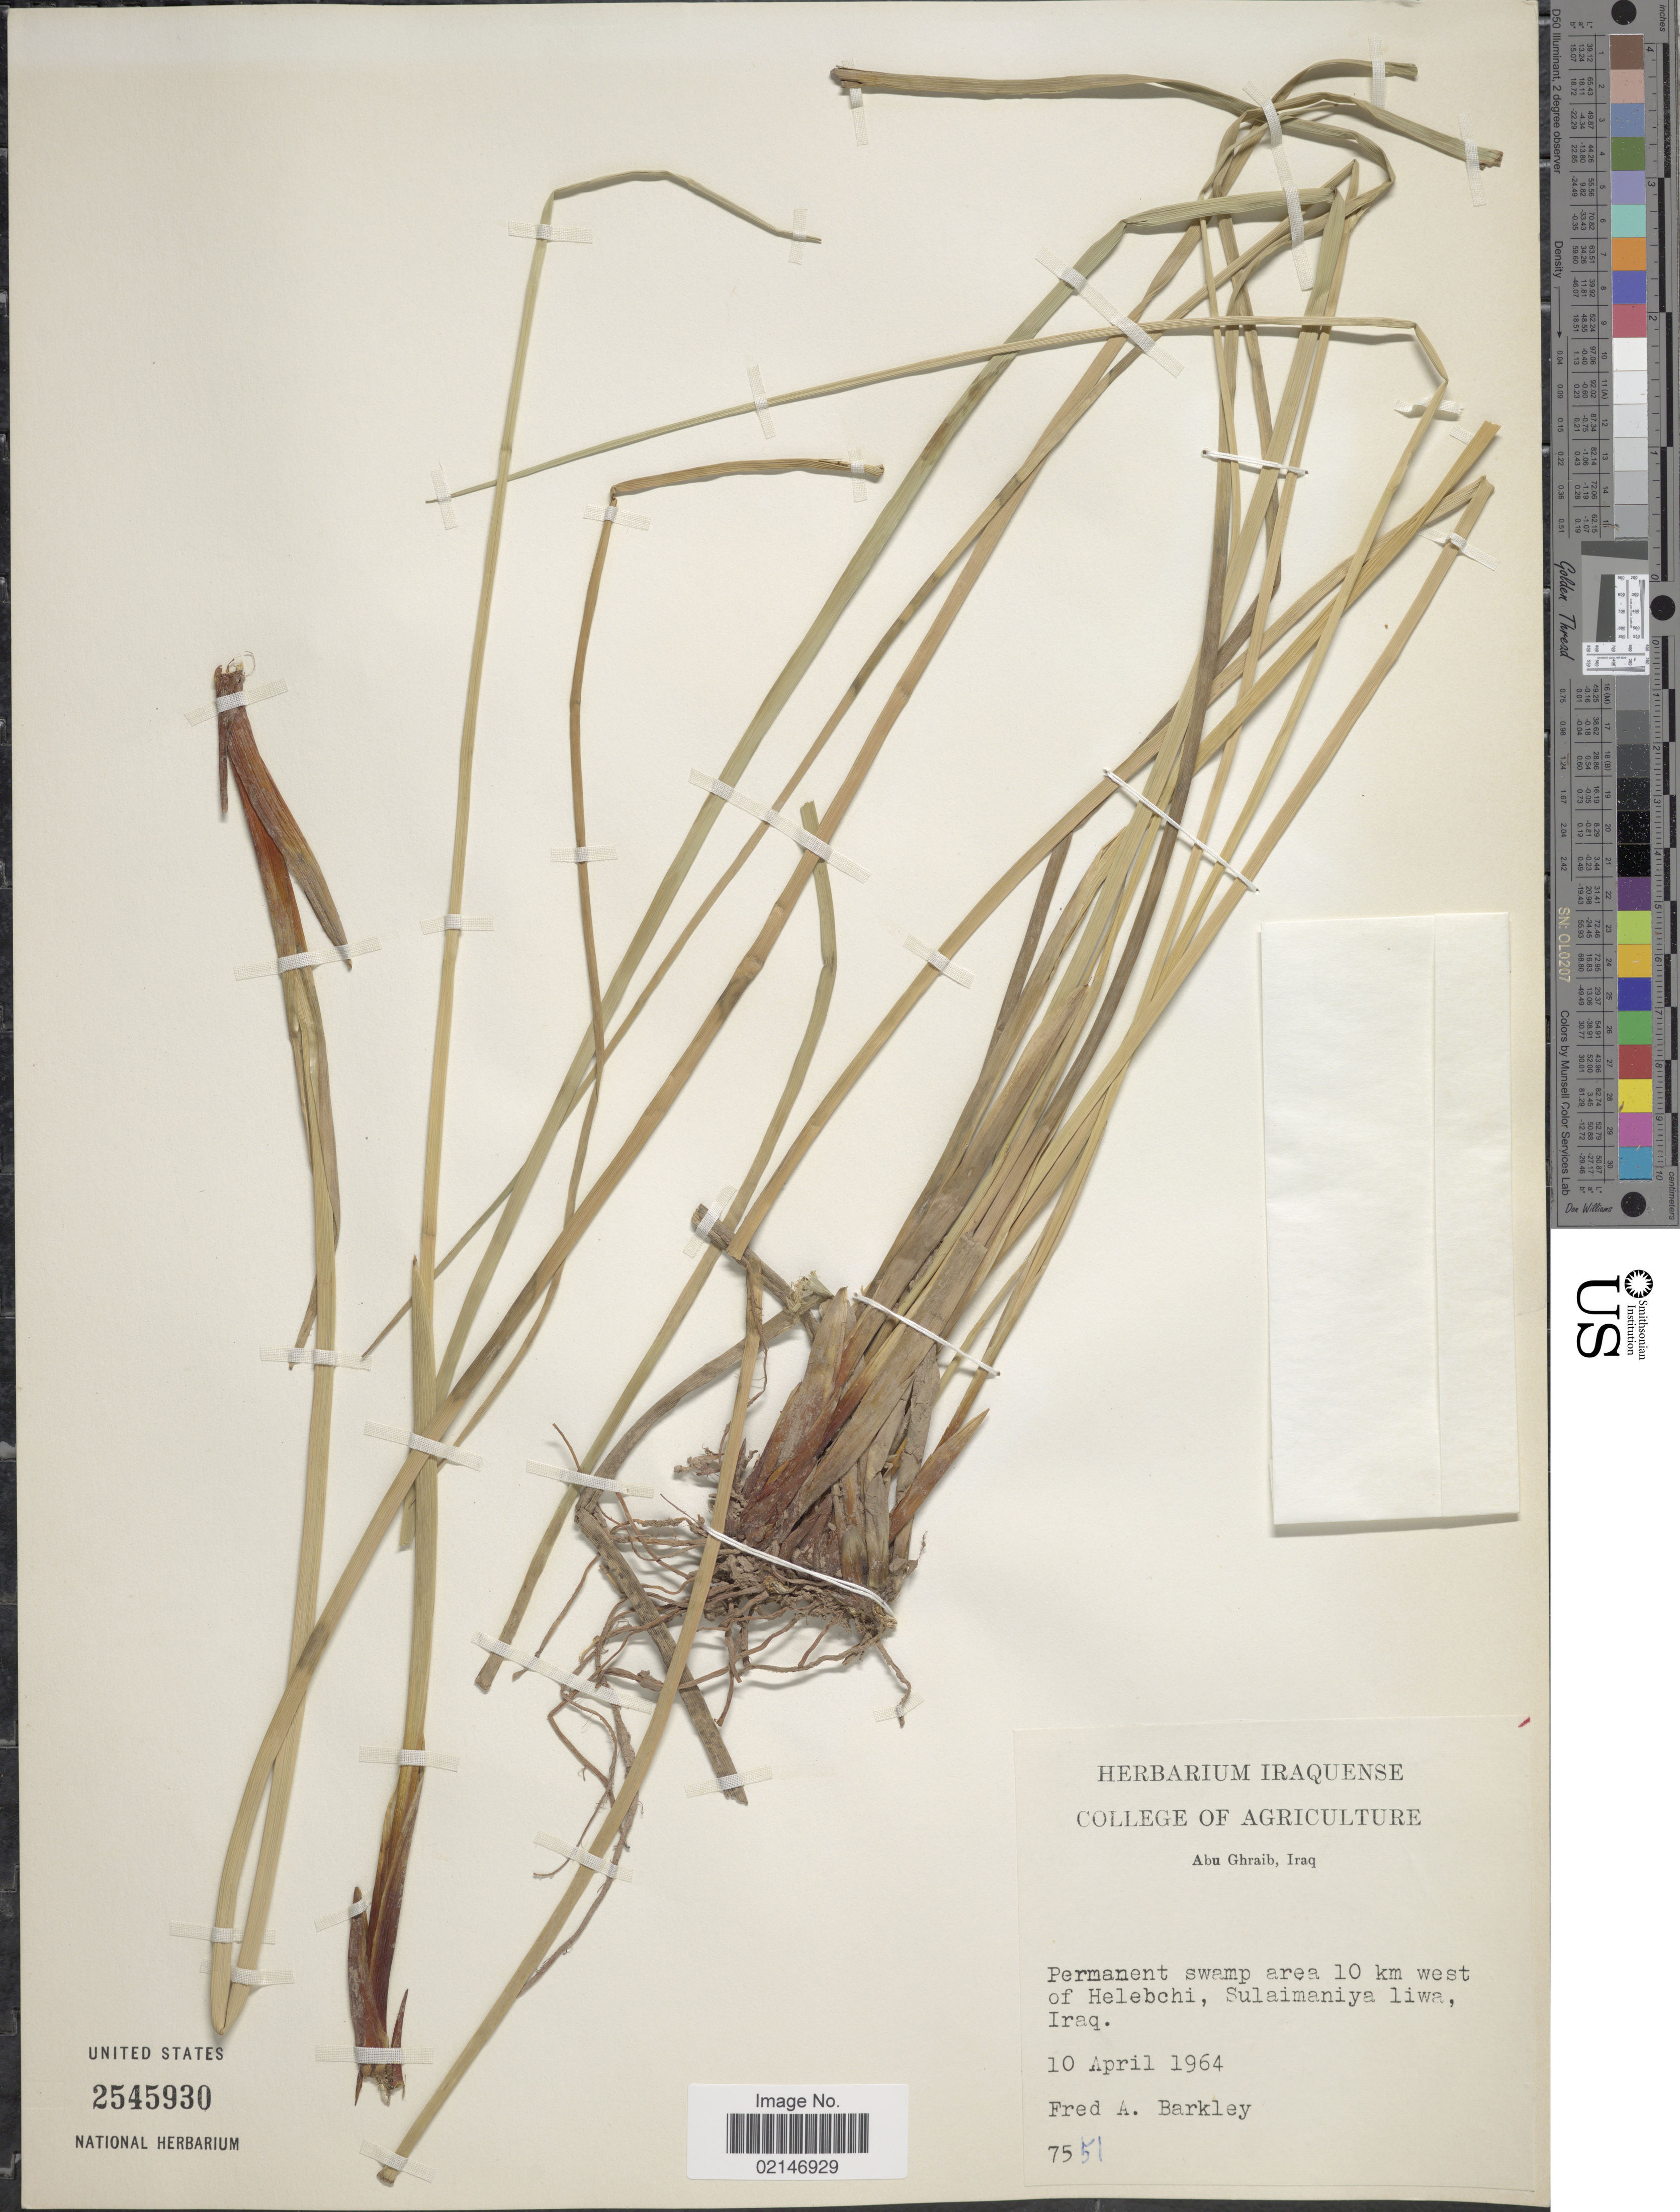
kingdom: Plantae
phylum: Tracheophyta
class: Liliopsida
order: Poales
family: Cyperaceae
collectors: F. A. Barkley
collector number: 7551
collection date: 1964-04-10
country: Iraq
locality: Permanent swamp area 10 km west of Helebchi, Sulaimaniya liwa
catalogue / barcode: US 2545930